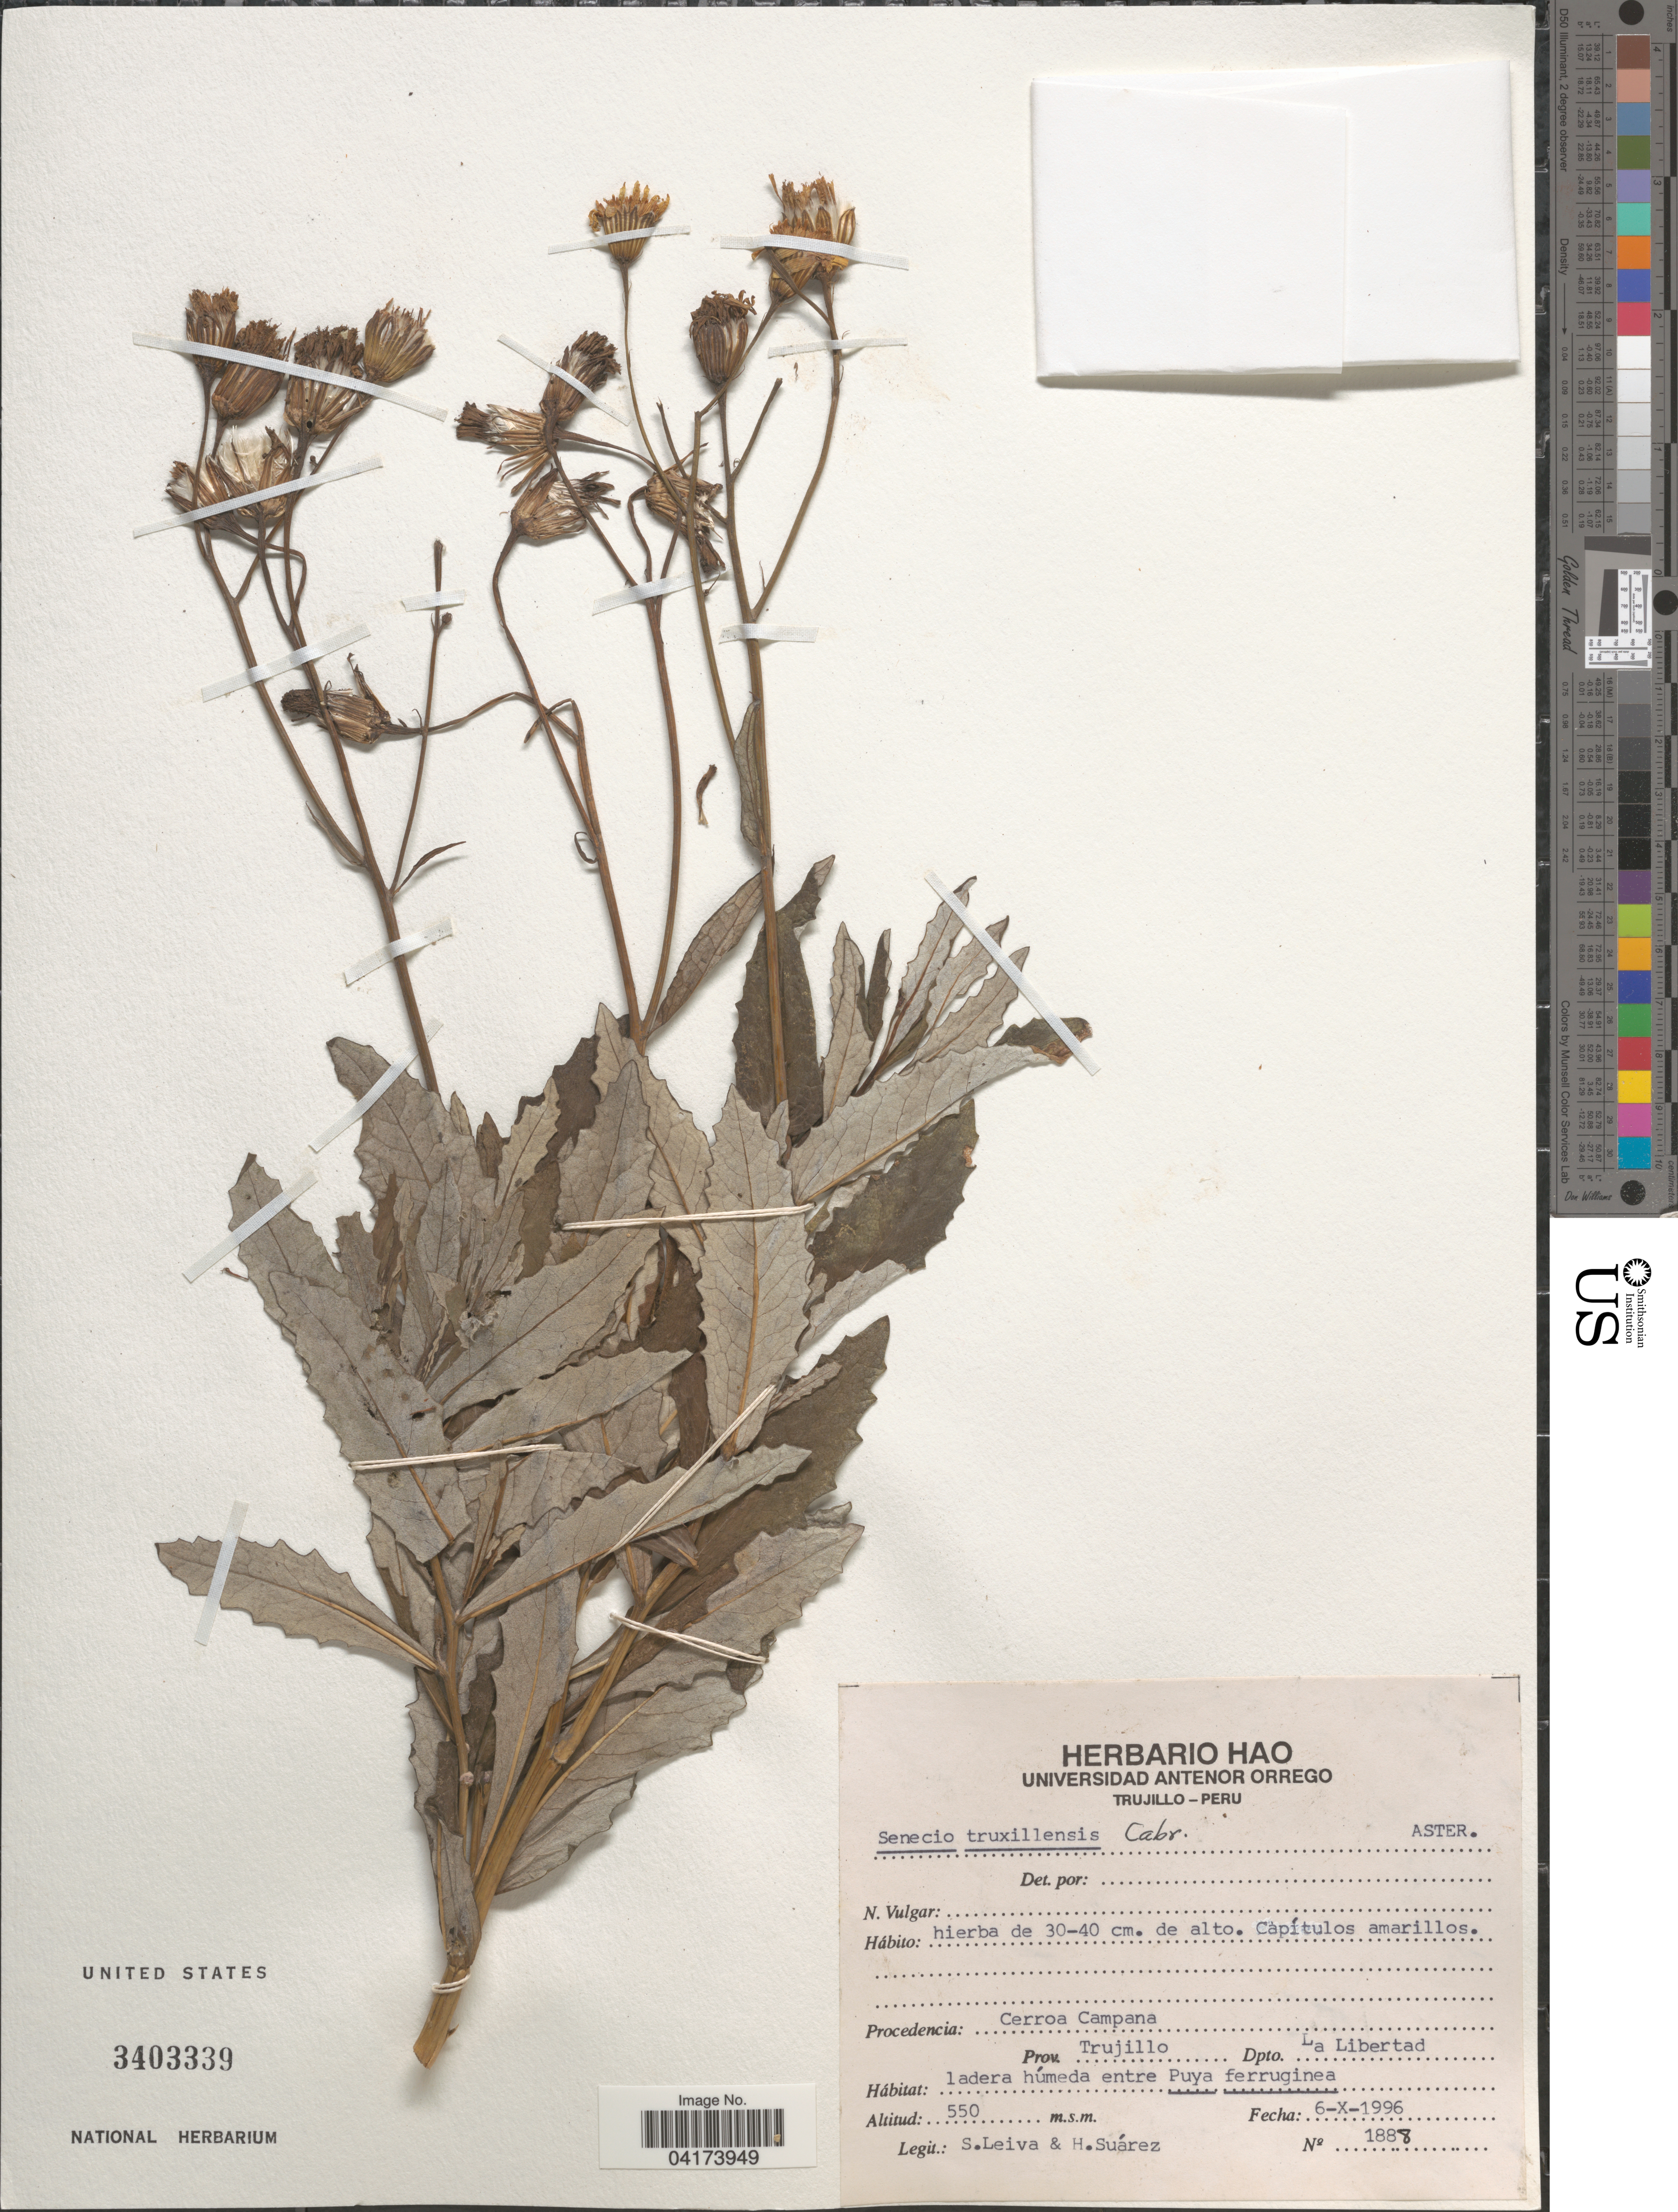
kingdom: Plantae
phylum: Tracheophyta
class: Magnoliopsida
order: Asterales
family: Asteraceae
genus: Senecio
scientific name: Senecio truxillensis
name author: Cabrera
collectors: S. Leiva & H. Suarez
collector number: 1888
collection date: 1996-10-06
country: Peru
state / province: La Libertad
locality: Cerroa Campana. Prov. Trujillo. Dpto. La Libertad.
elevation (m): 550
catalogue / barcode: US 3403339